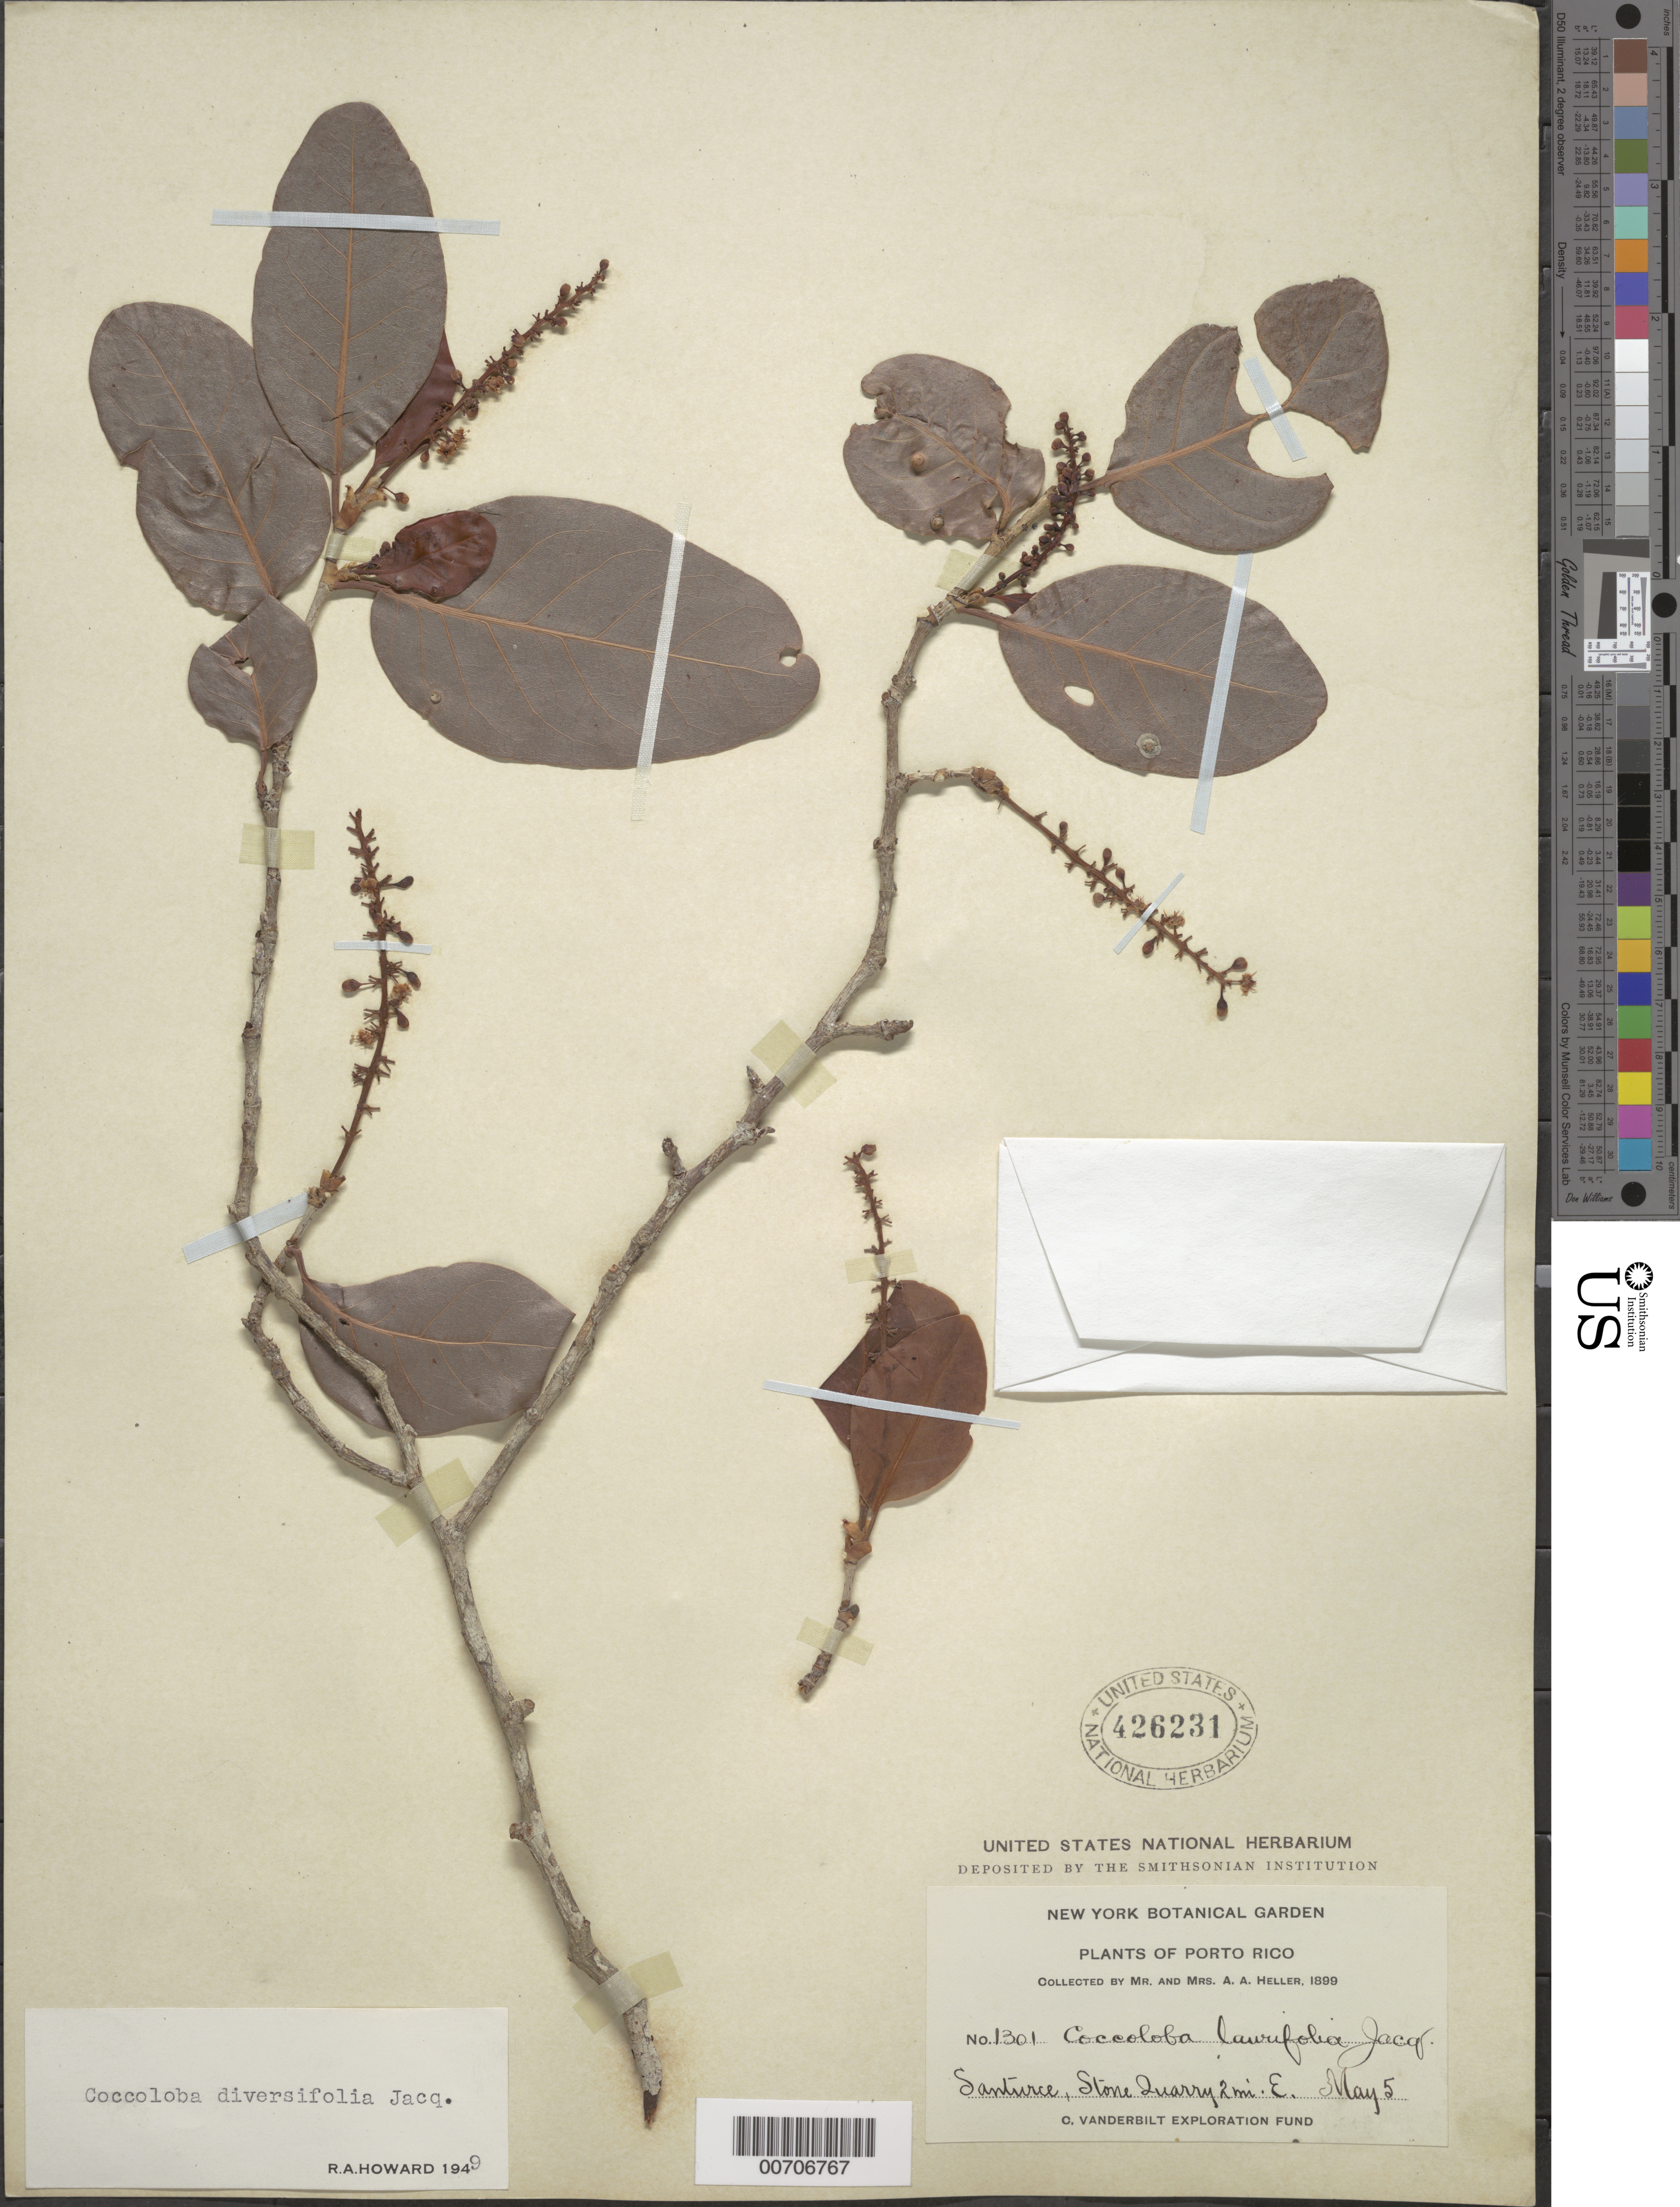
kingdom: Plantae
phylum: Tracheophyta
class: Magnoliopsida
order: Caryophyllales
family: Polygonaceae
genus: Coccoloba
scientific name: Coccoloba diversifolia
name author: Jacq.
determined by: Howard, R. A.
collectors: A. A. Heller & -- Heller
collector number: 1301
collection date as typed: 05 May 1899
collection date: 1899-05-05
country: Puerto Rico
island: Greater Antilles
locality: Santurce, 2 mi E of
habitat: Stone Quarry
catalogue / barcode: US 426231